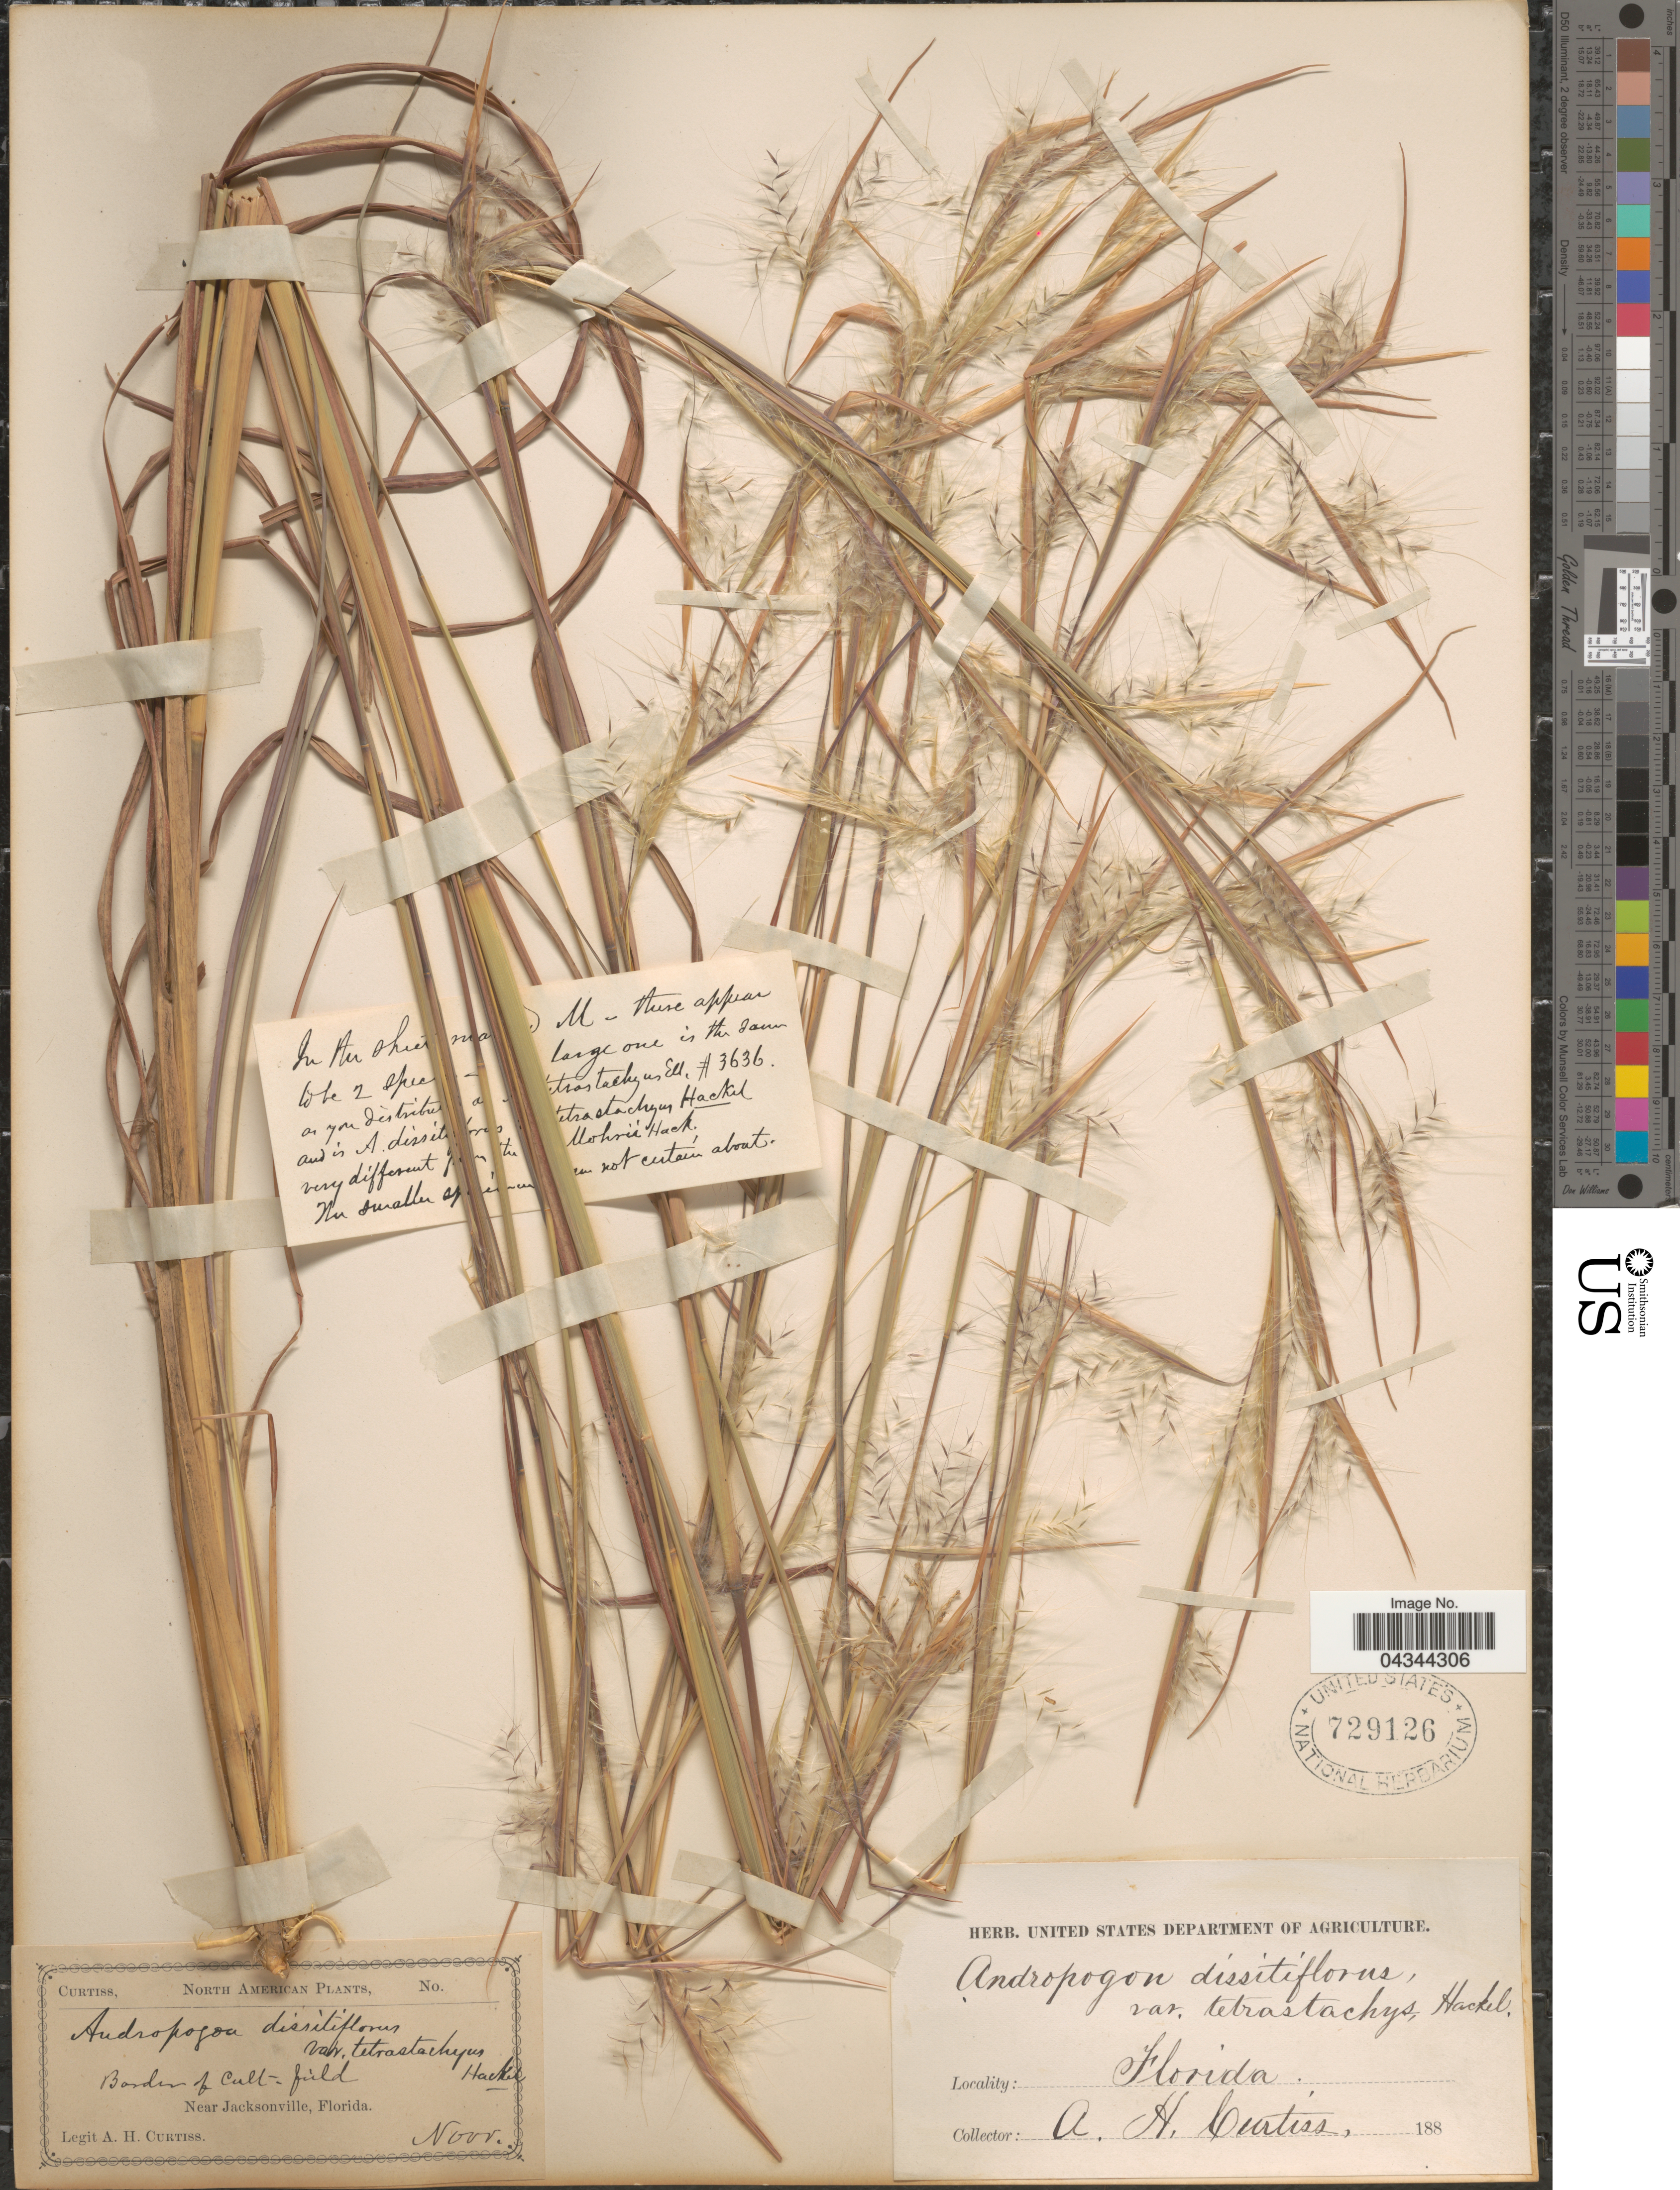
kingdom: Plantae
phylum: Tracheophyta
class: Liliopsida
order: Poales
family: Poaceae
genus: Andropogon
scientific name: Andropogon virginicus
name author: L.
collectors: A. H. Curtiss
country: United States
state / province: Florida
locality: Border of cult. field. Near Jacksonville.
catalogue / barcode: US 729126